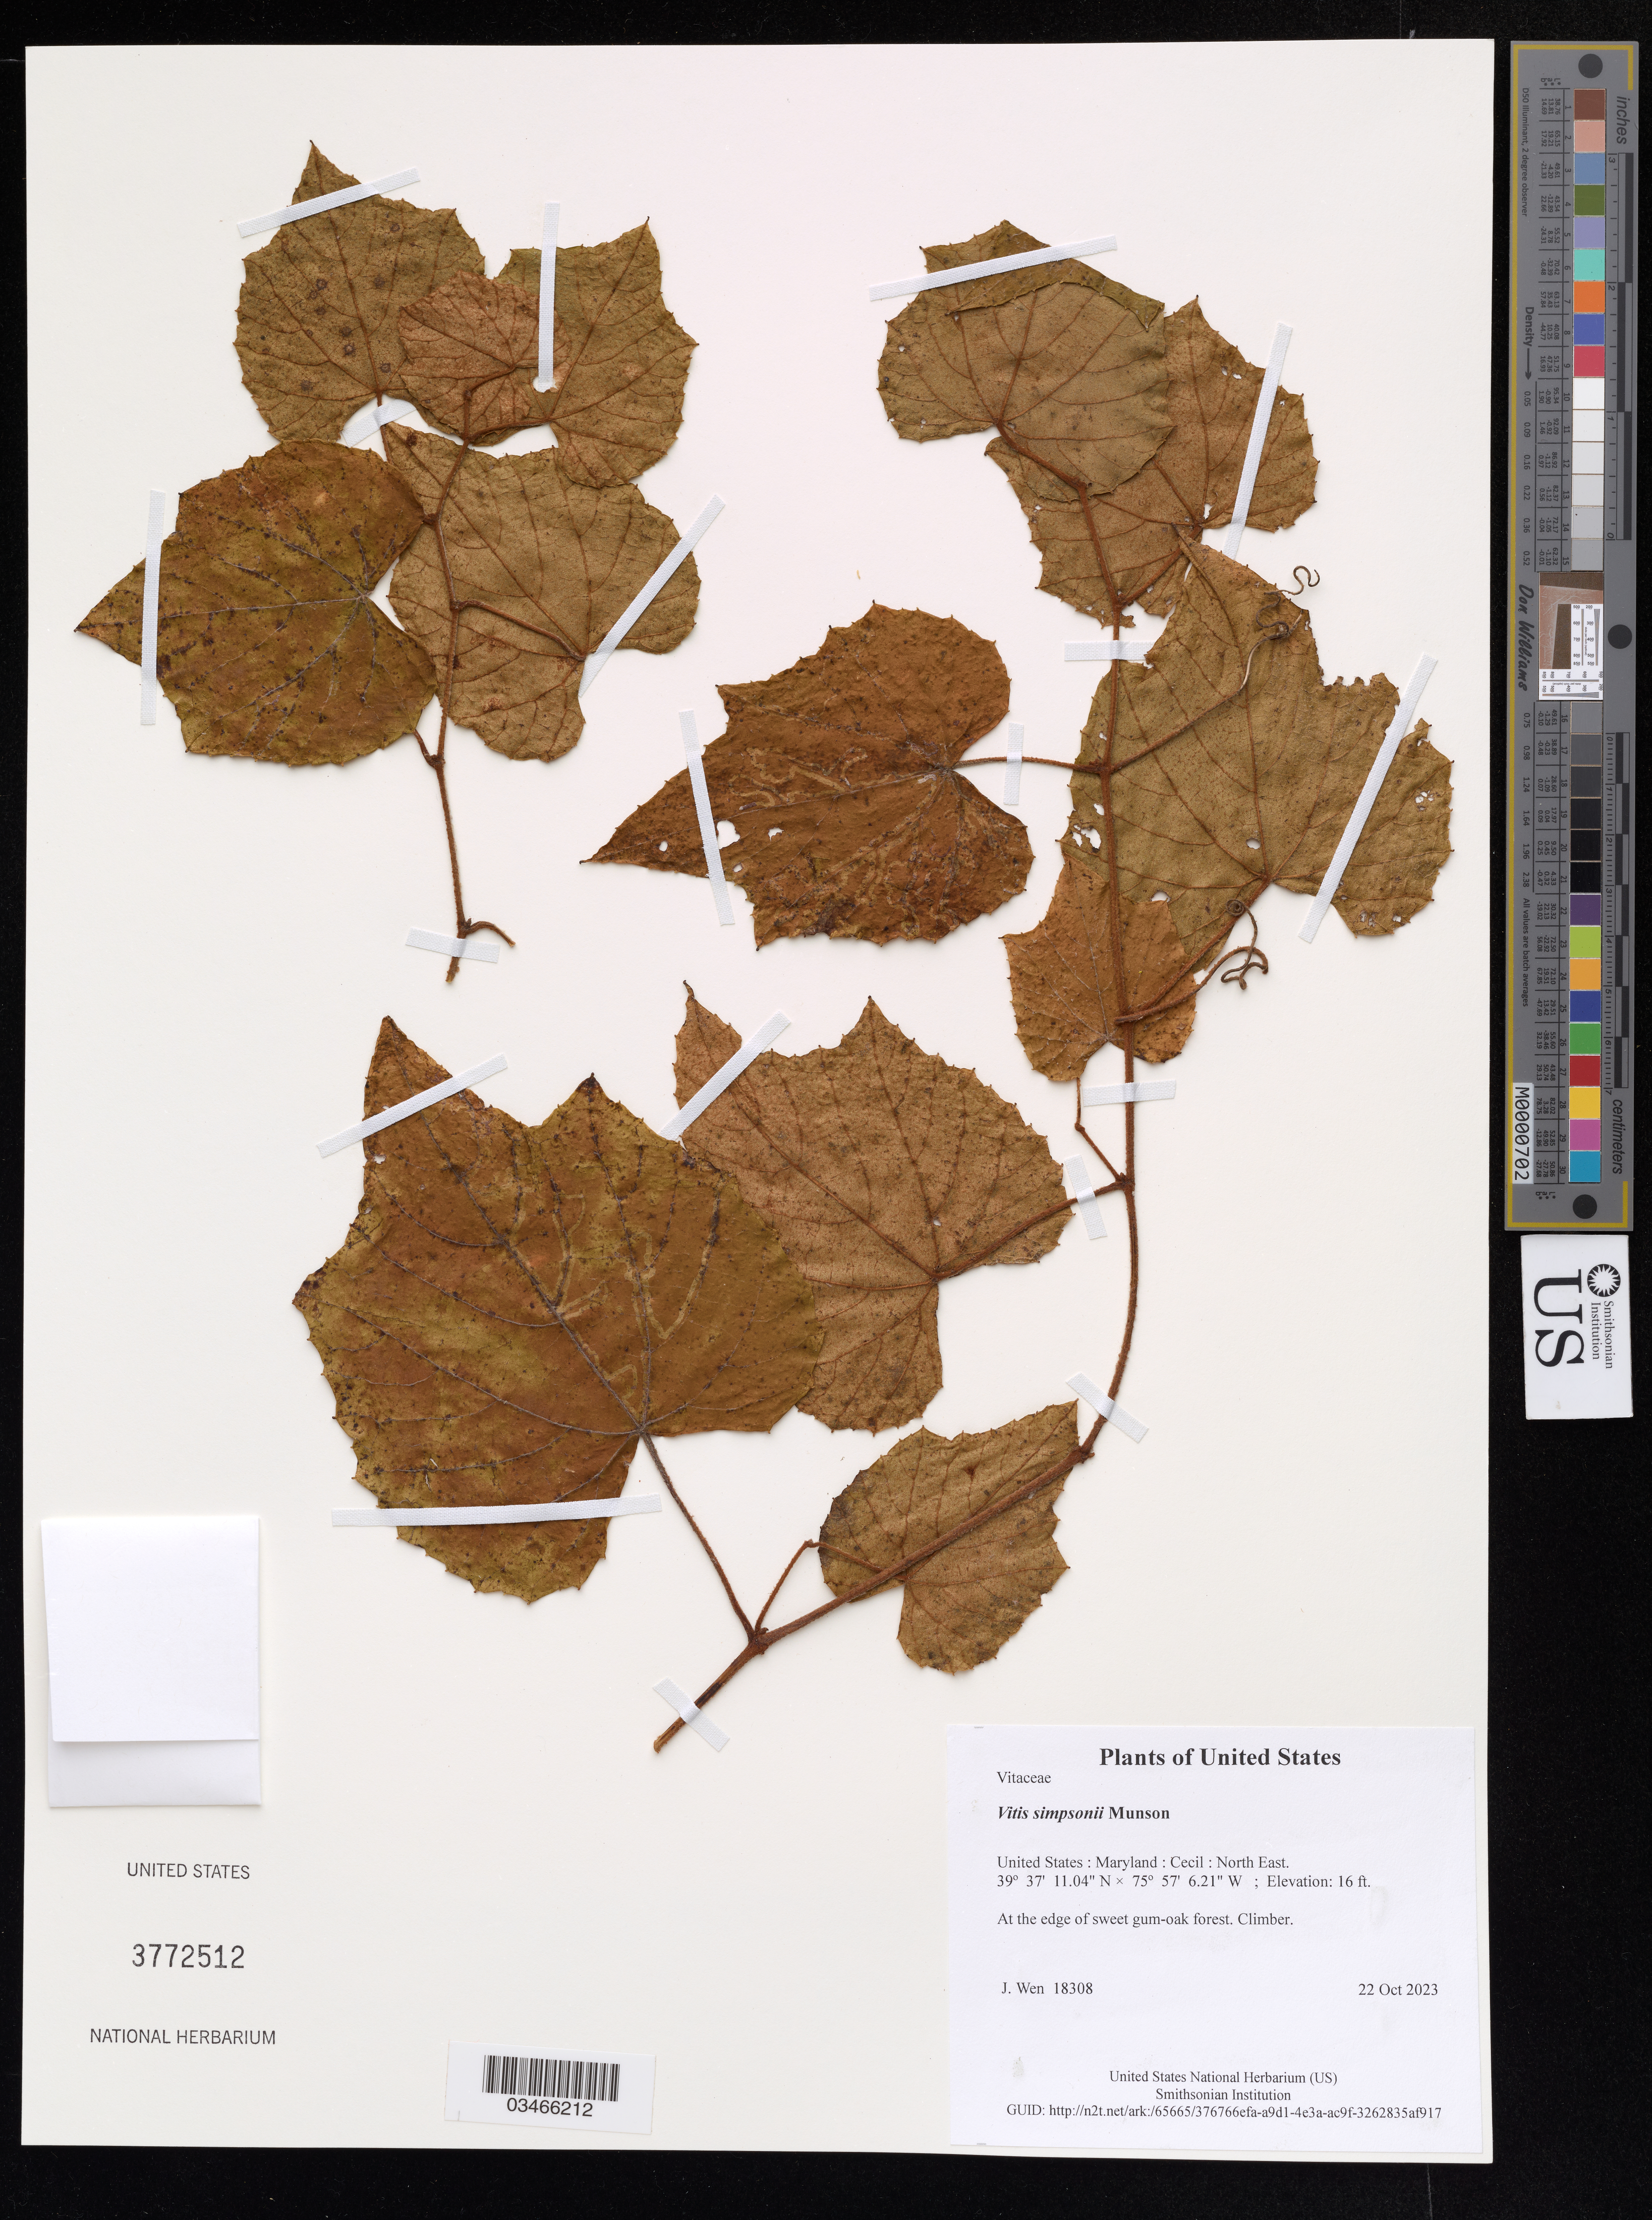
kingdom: Plantae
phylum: Tracheophyta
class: Magnoliopsida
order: Vitales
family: Vitaceae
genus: Vitis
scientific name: Vitis simpsonii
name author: Munson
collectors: J. Wen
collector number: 18308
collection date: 2023-10-22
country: United States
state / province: Maryland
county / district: Cecil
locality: North East.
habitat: At the edge of sweet gum-oak forest.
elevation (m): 5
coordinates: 39.619733 N, 075.951726 W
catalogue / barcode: US 3772512